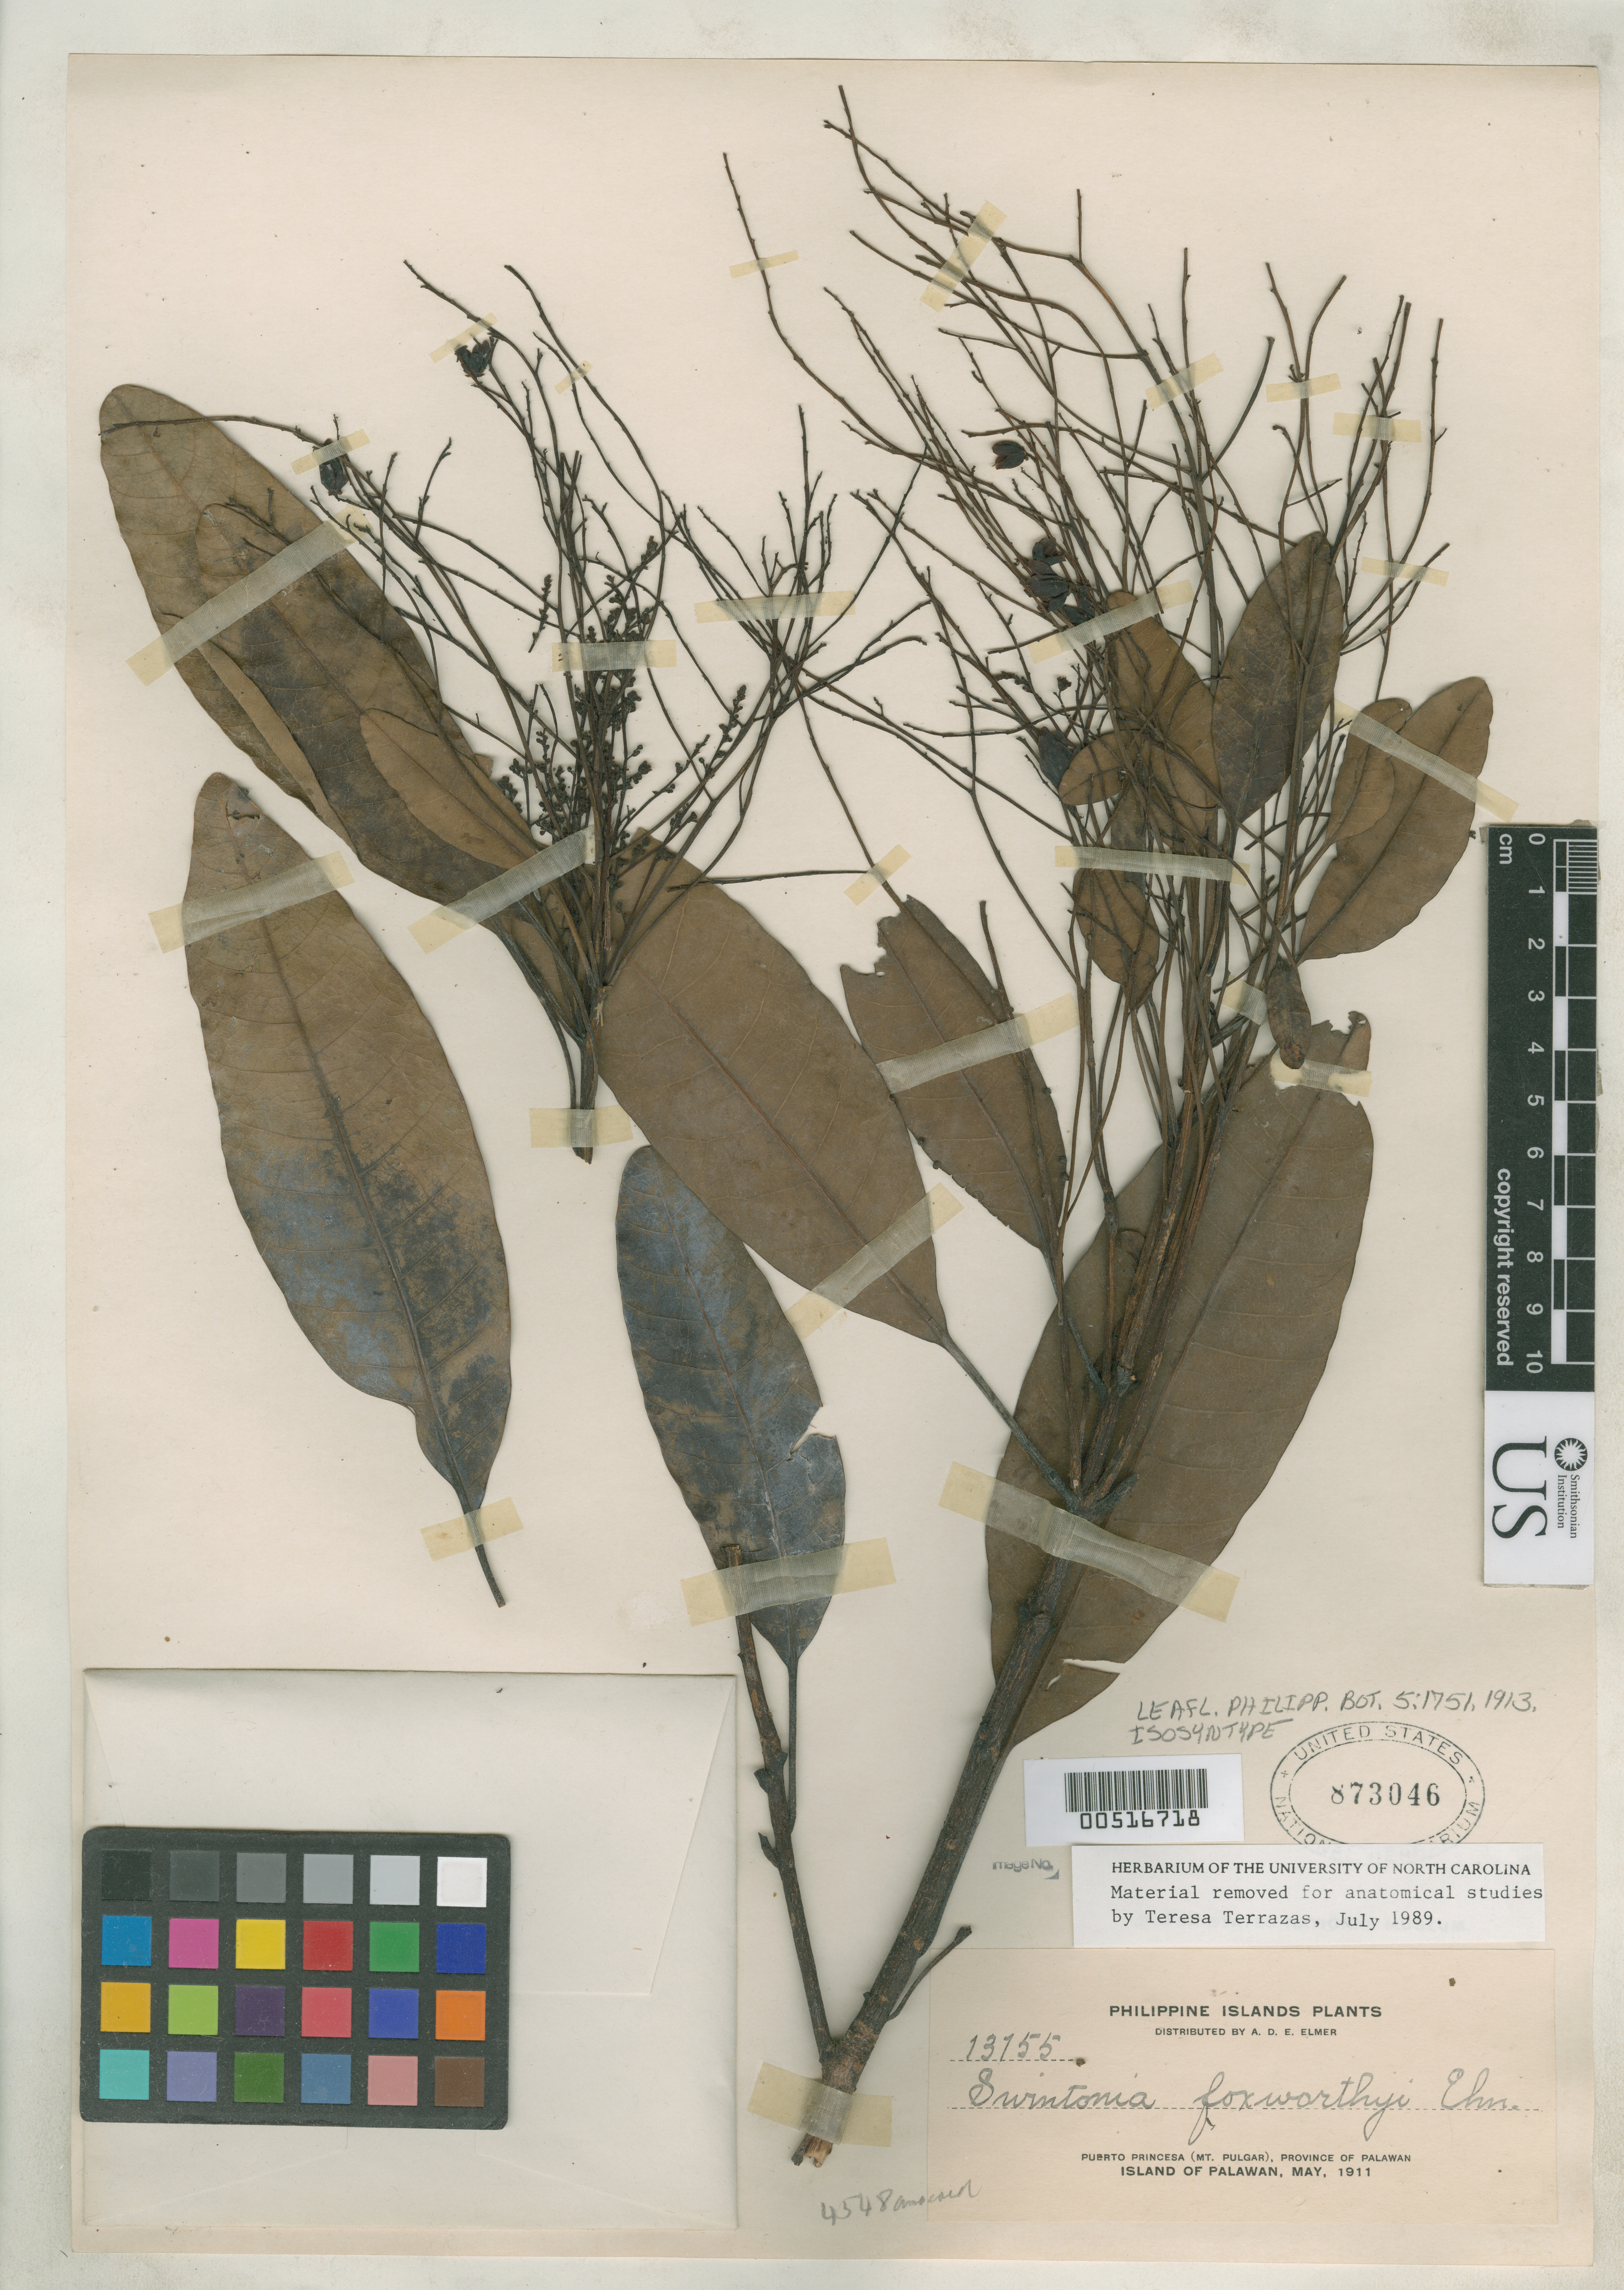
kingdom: Plantae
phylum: Tracheophyta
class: Magnoliopsida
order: Sapindales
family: Anacardiaceae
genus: Swintonia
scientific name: Swintonia foxworthyi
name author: Elmer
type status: Isosyntype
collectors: A. D. E. Elmer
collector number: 13155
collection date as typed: May 1911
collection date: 1911-05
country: Philippines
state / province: Mimaropa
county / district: Palawan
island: Palawan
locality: Puerto Princesa (Mt. Pulgar), province of Palawan, Island of Palawan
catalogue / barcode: US 873046